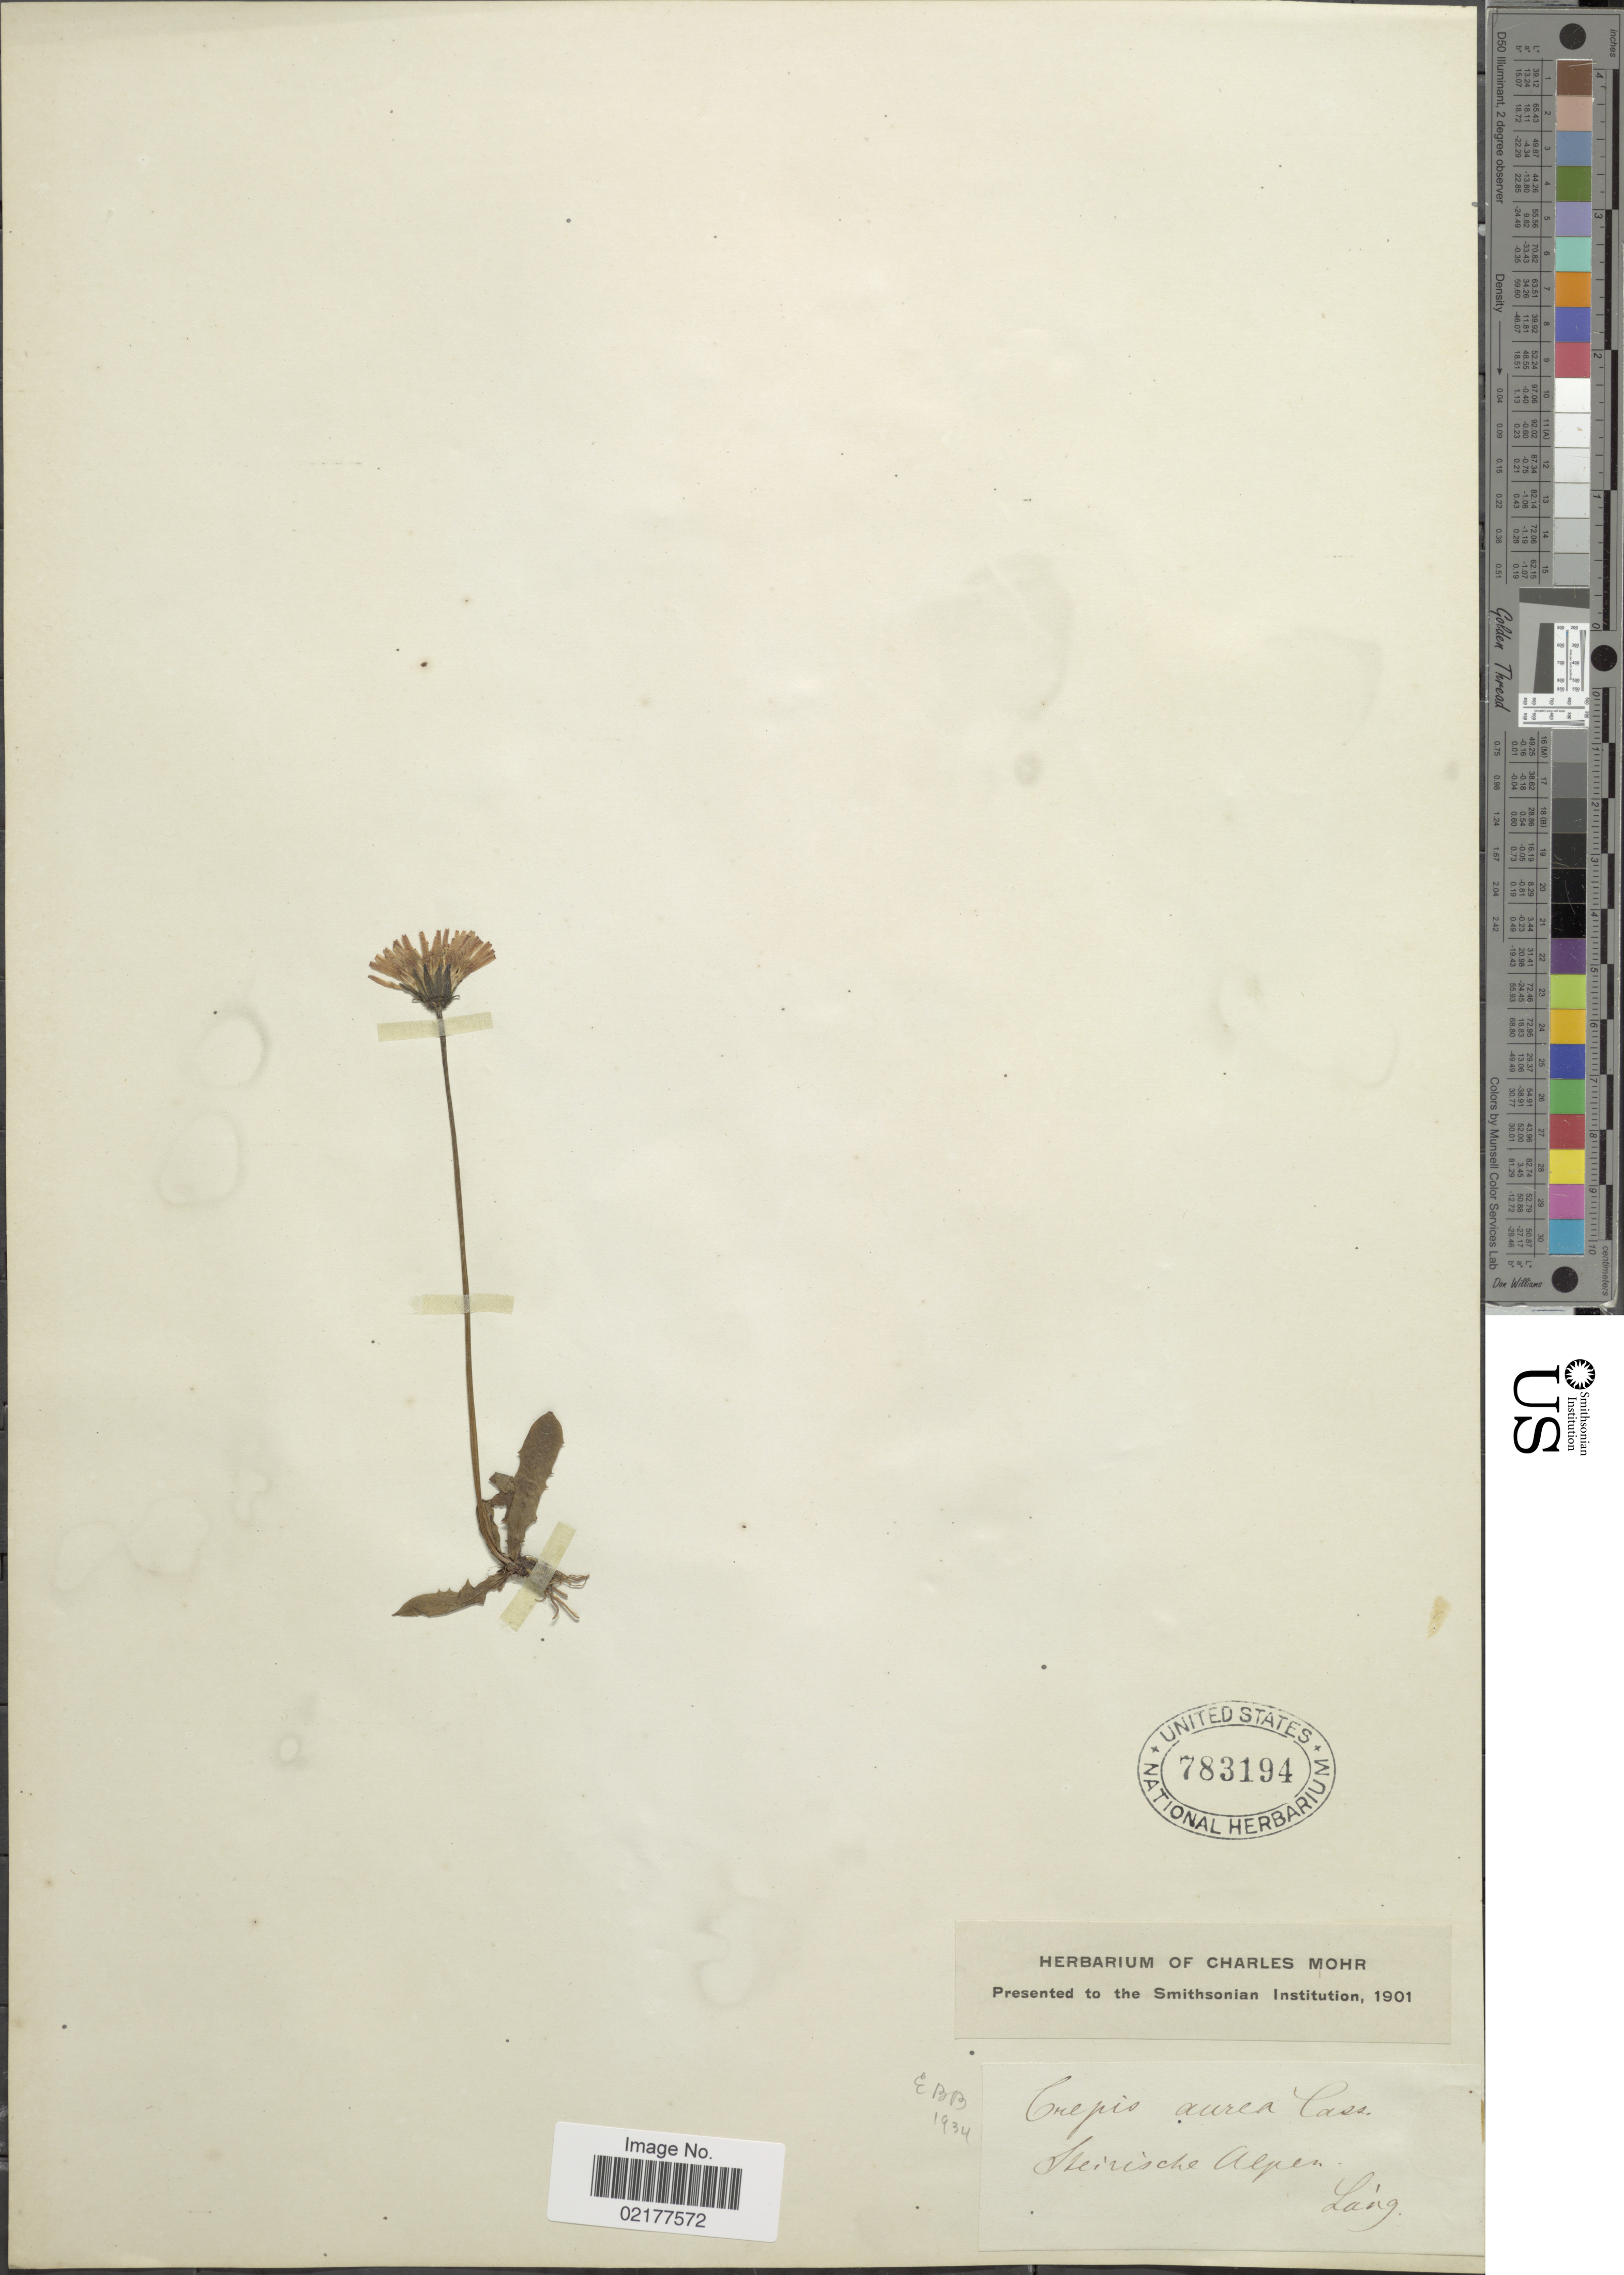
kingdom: Plantae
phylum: Tracheophyta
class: Magnoliopsida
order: Asterales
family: Asteraceae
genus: Crepis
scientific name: Crepis aurea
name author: (L.) Cass.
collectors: -- Lang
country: Austria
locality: Steirische Alpen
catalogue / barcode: US 783194